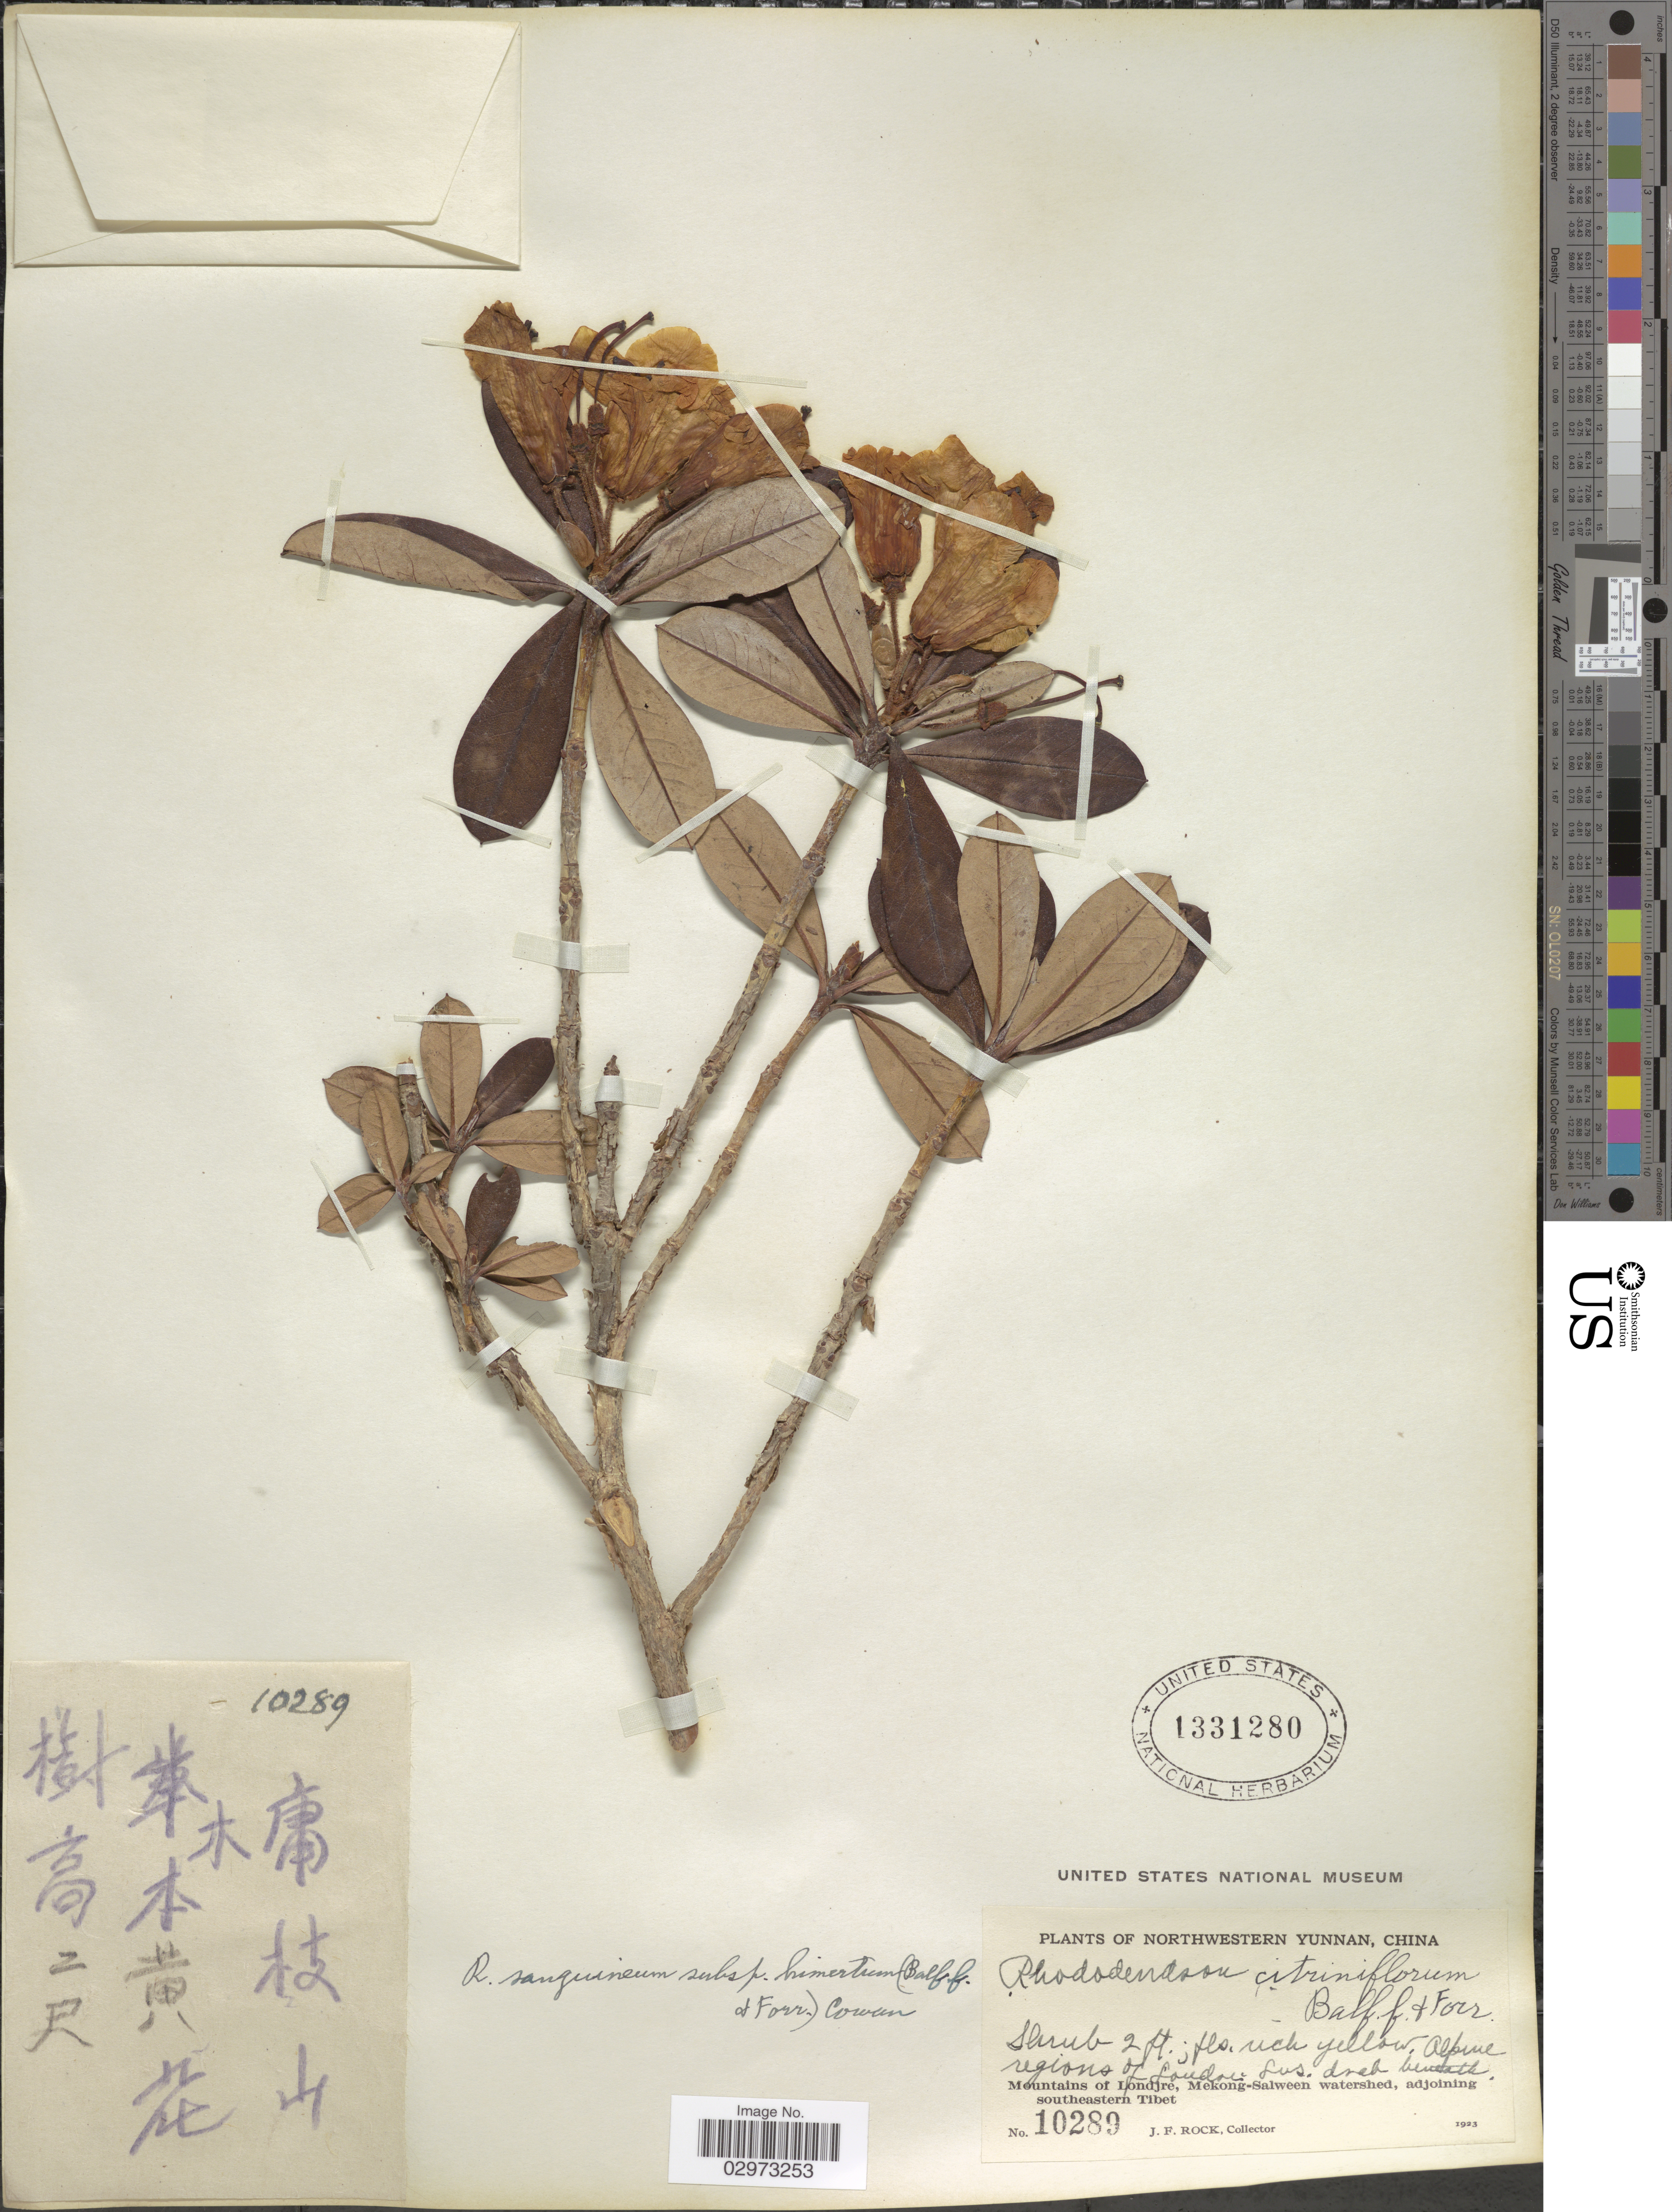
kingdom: Plantae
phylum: Tracheophyta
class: Magnoliopsida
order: Ericales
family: Ericaceae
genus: Rhododendron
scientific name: Rhododendron sanguineum subsp. himertum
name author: (Balf. f. & Forrest) Cowan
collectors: J. Rock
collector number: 10289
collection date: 1923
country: China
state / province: Yunnan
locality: Northwestern Yunnan. Alpine regions of Londre. Mountains of Londjre, Mekong-Salween watershed, adjoining southeastern Tibet.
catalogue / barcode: US 1331280